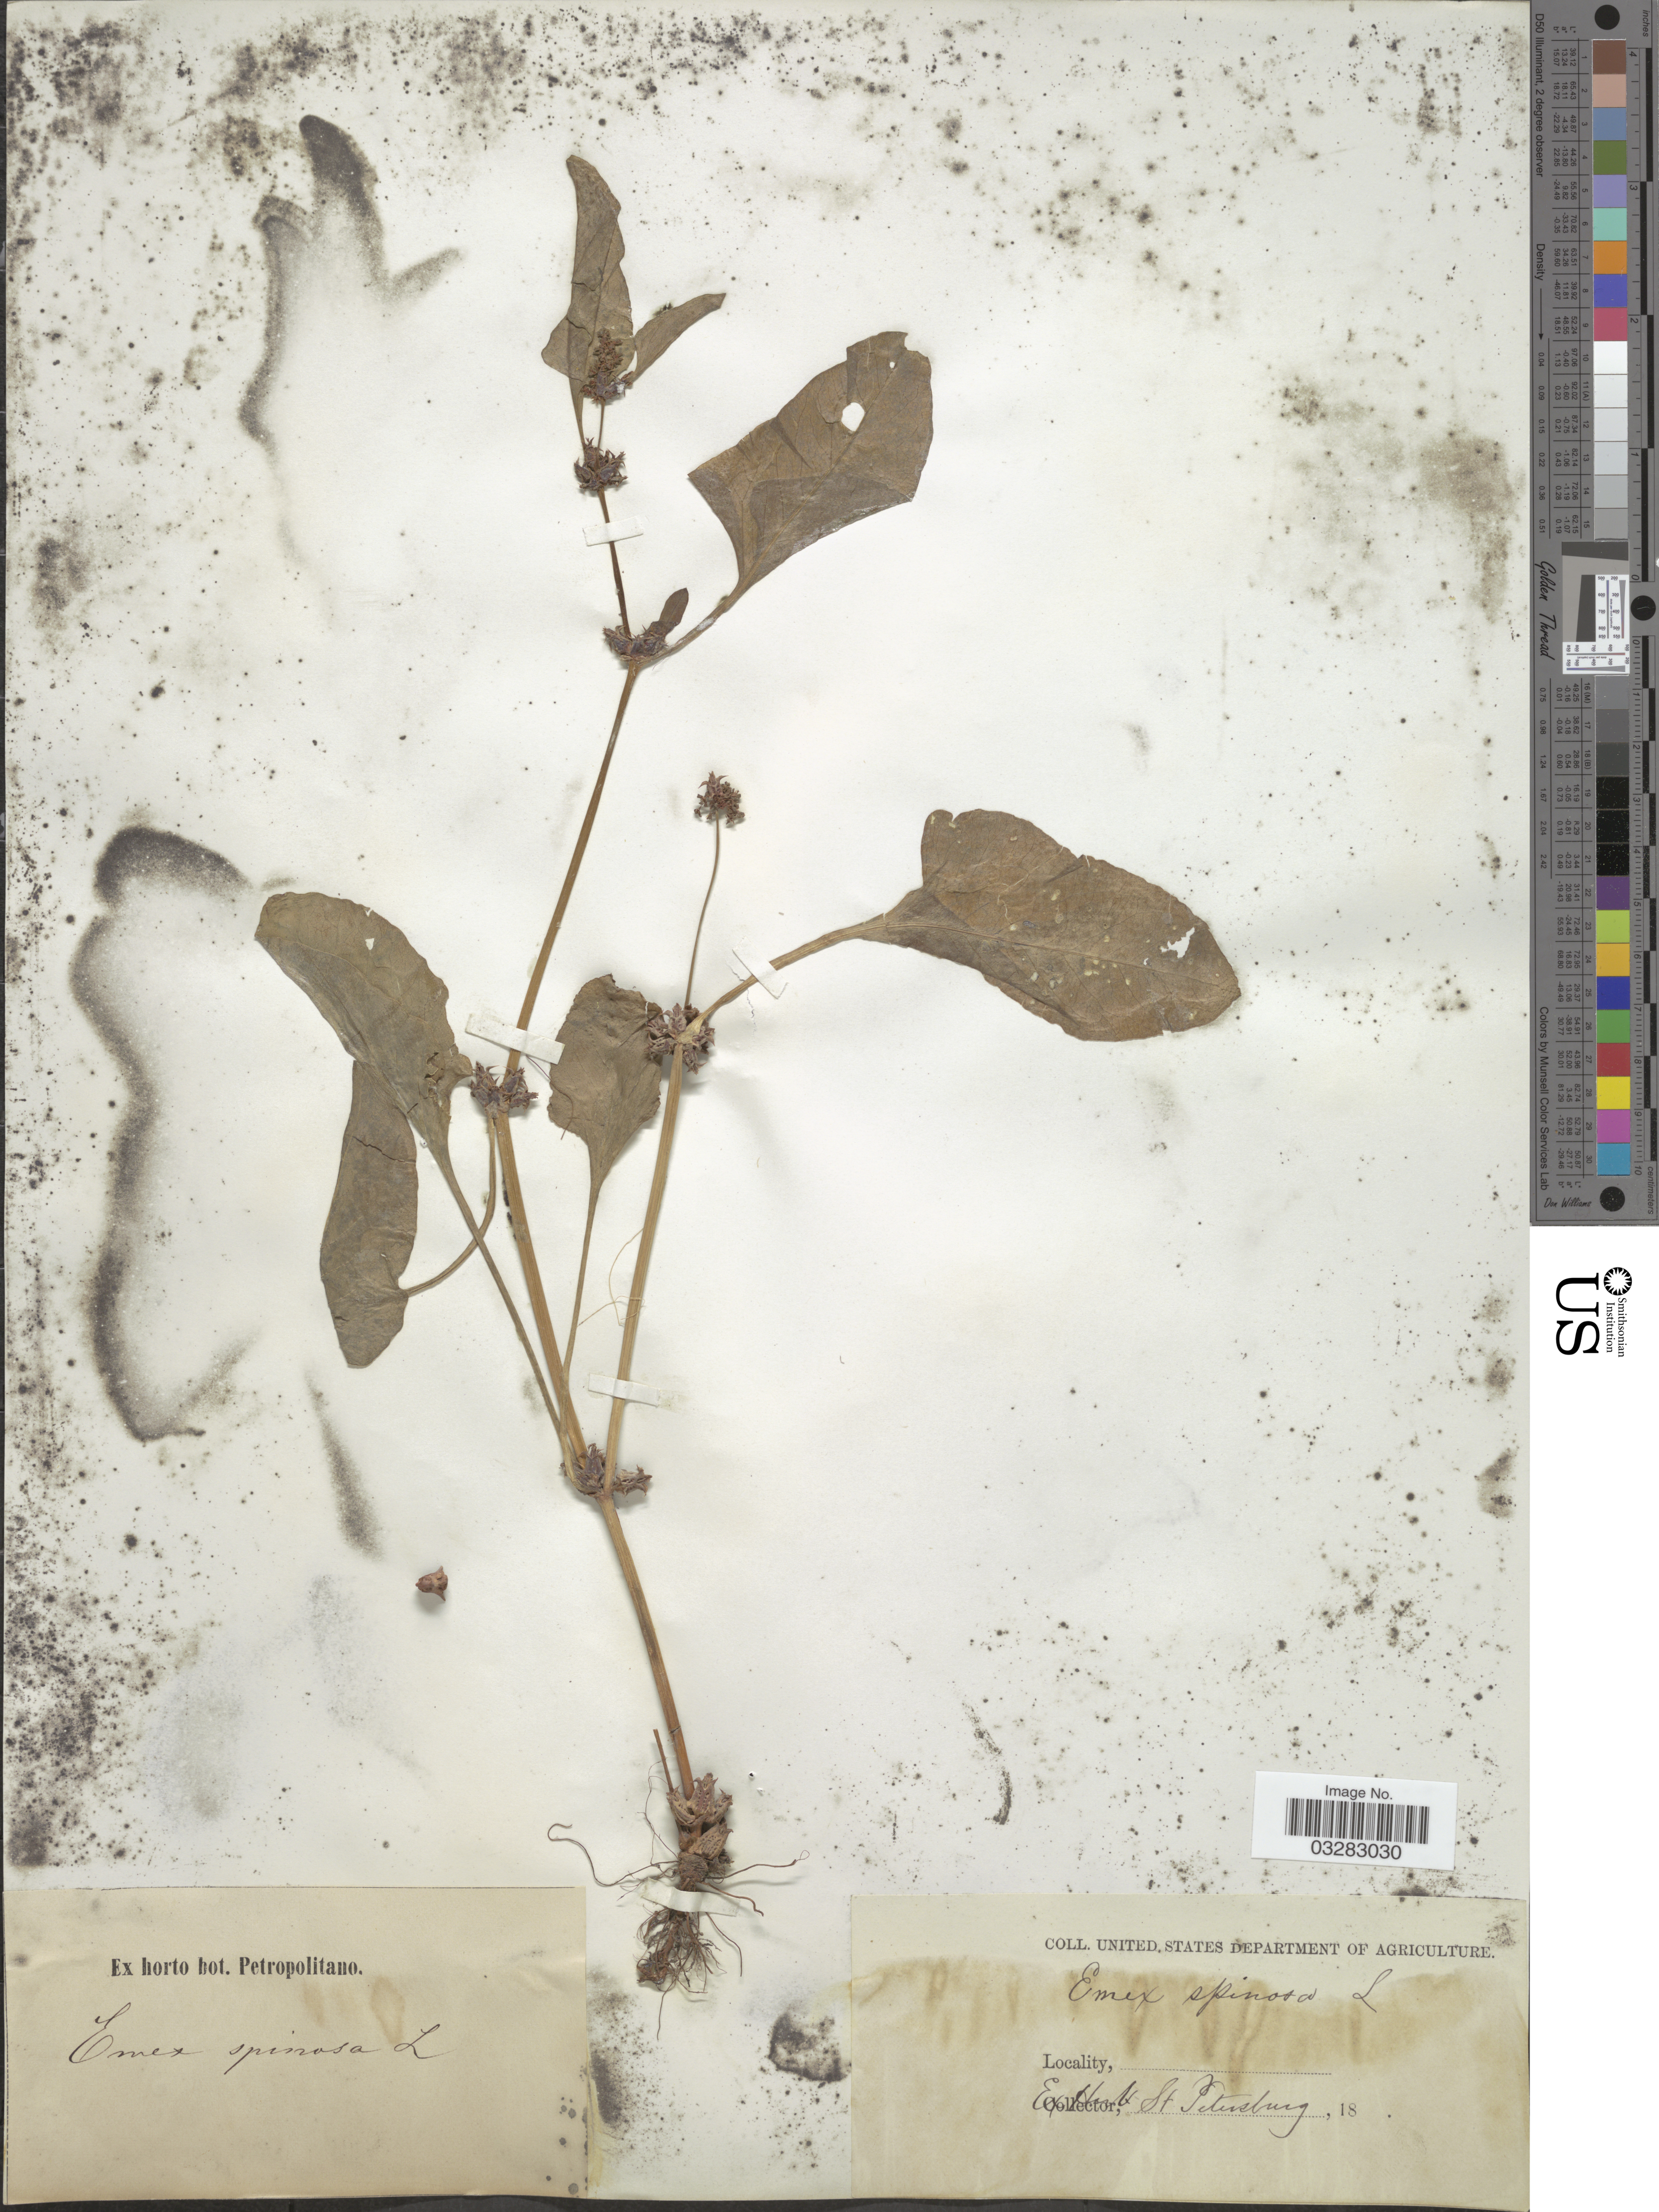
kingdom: Plantae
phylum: Tracheophyta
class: Magnoliopsida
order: Caryophyllales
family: Polygonaceae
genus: Rumex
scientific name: Rumex spinosus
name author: L.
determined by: Strong, Mark T., (BOT), Smithsonian Institution - National Museum of Natural History (UNITED STATES)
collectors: ex herb. U. S. Department of Agriculture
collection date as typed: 18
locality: St. Petersburg.